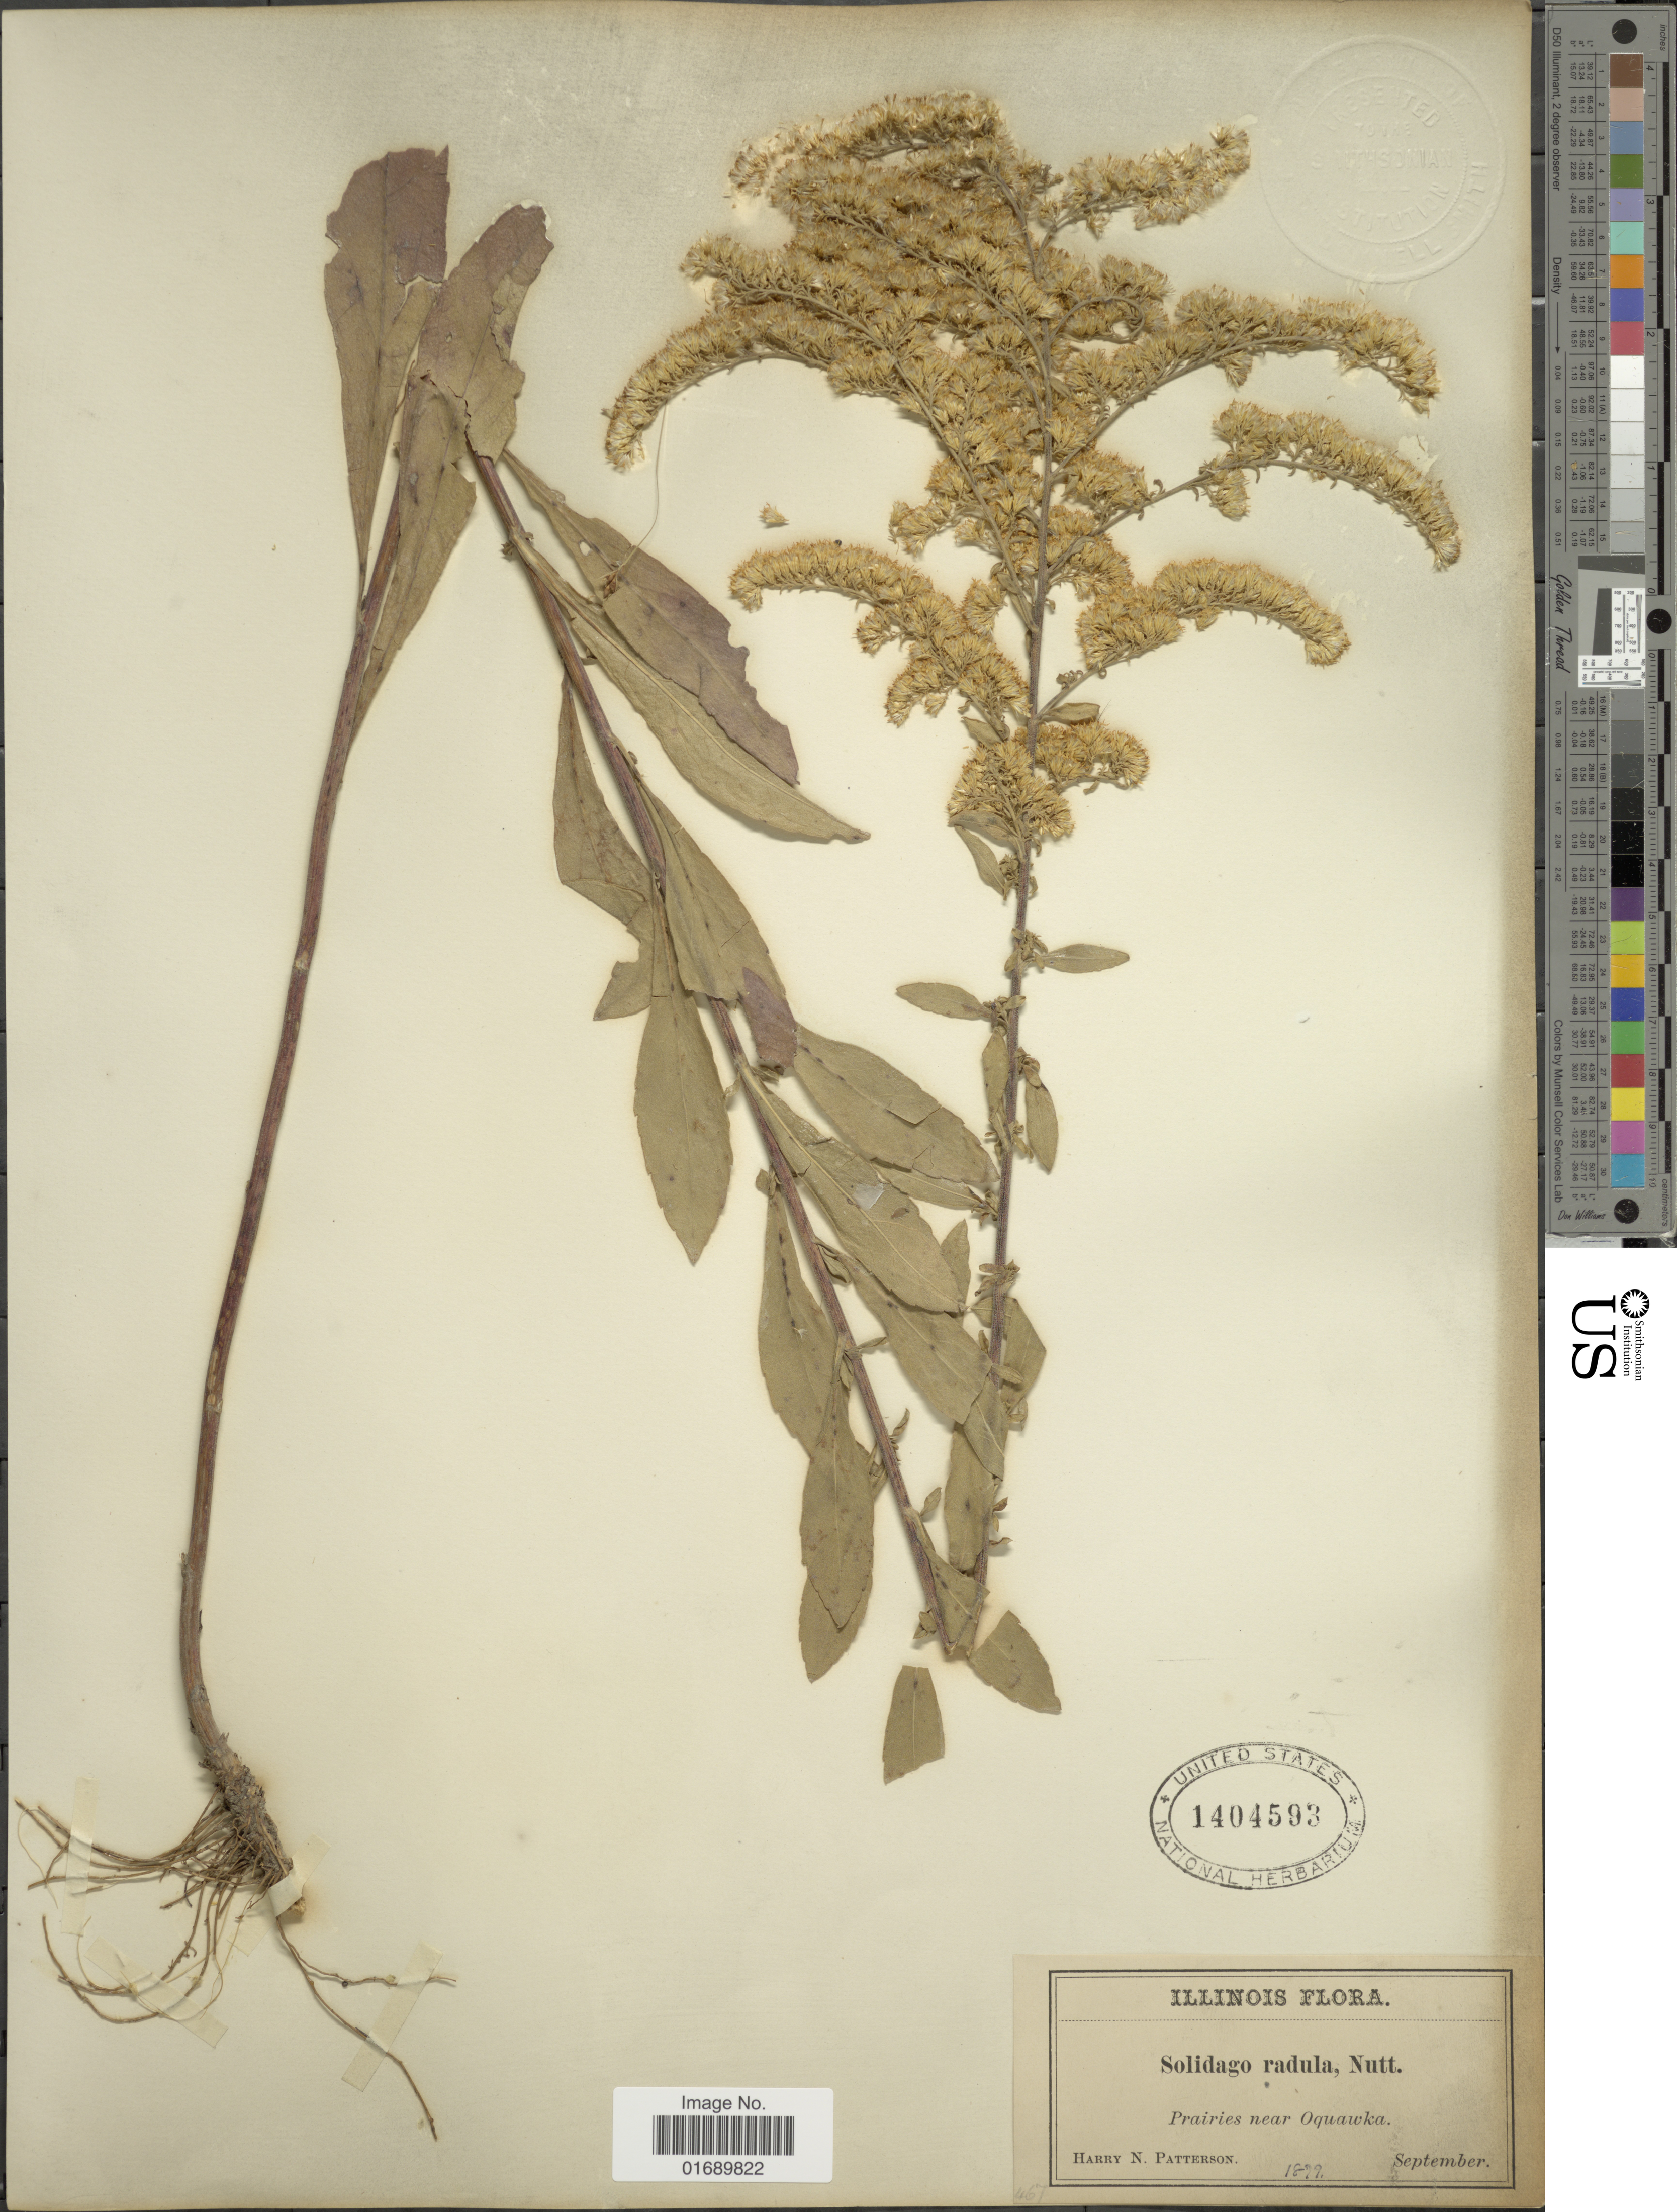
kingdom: Plantae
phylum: Tracheophyta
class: Magnoliopsida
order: Asterales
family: Asteraceae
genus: Solidago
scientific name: Solidago radula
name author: Nutt.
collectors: H. N. Patterson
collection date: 1879-09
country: United States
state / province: Illinois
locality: Prairies near Oquaqka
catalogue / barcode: US 1404593